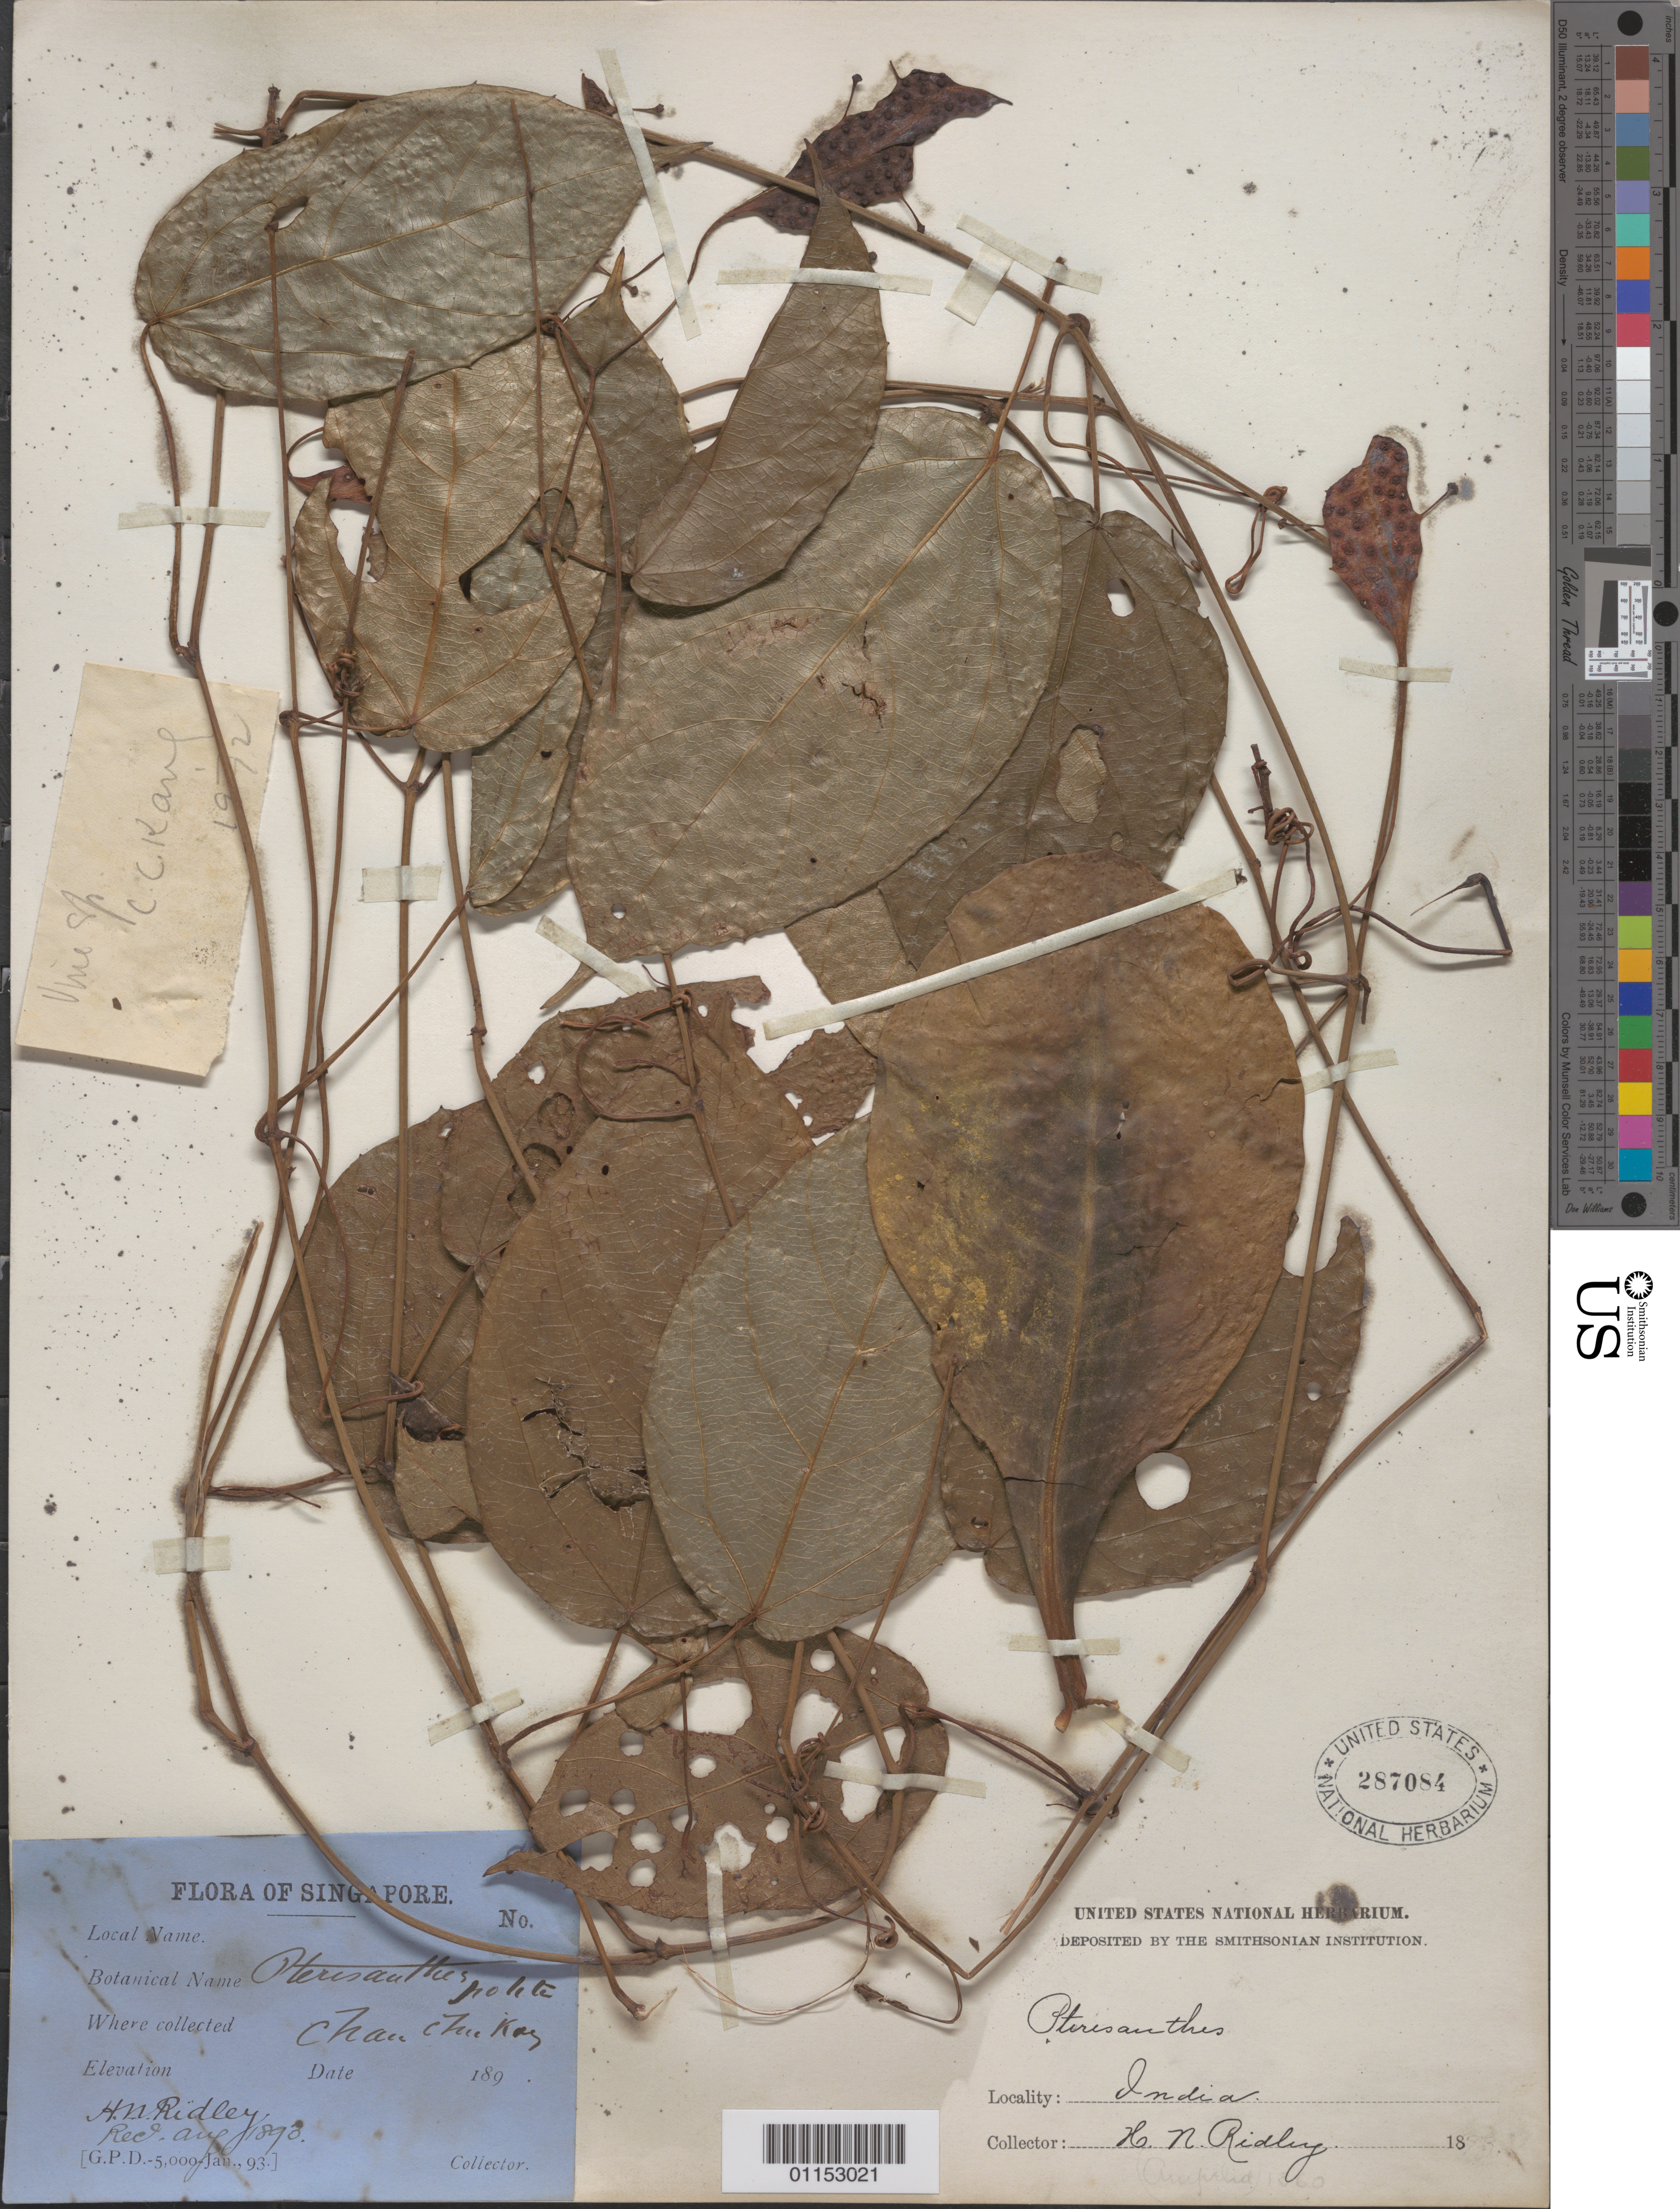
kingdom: Plantae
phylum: Tracheophyta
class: Magnoliopsida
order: Vitales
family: Vitaceae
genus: Pterisanthes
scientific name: Pterisanthes sp.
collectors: H. N. Ridley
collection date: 1890-08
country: India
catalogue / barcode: US 287084